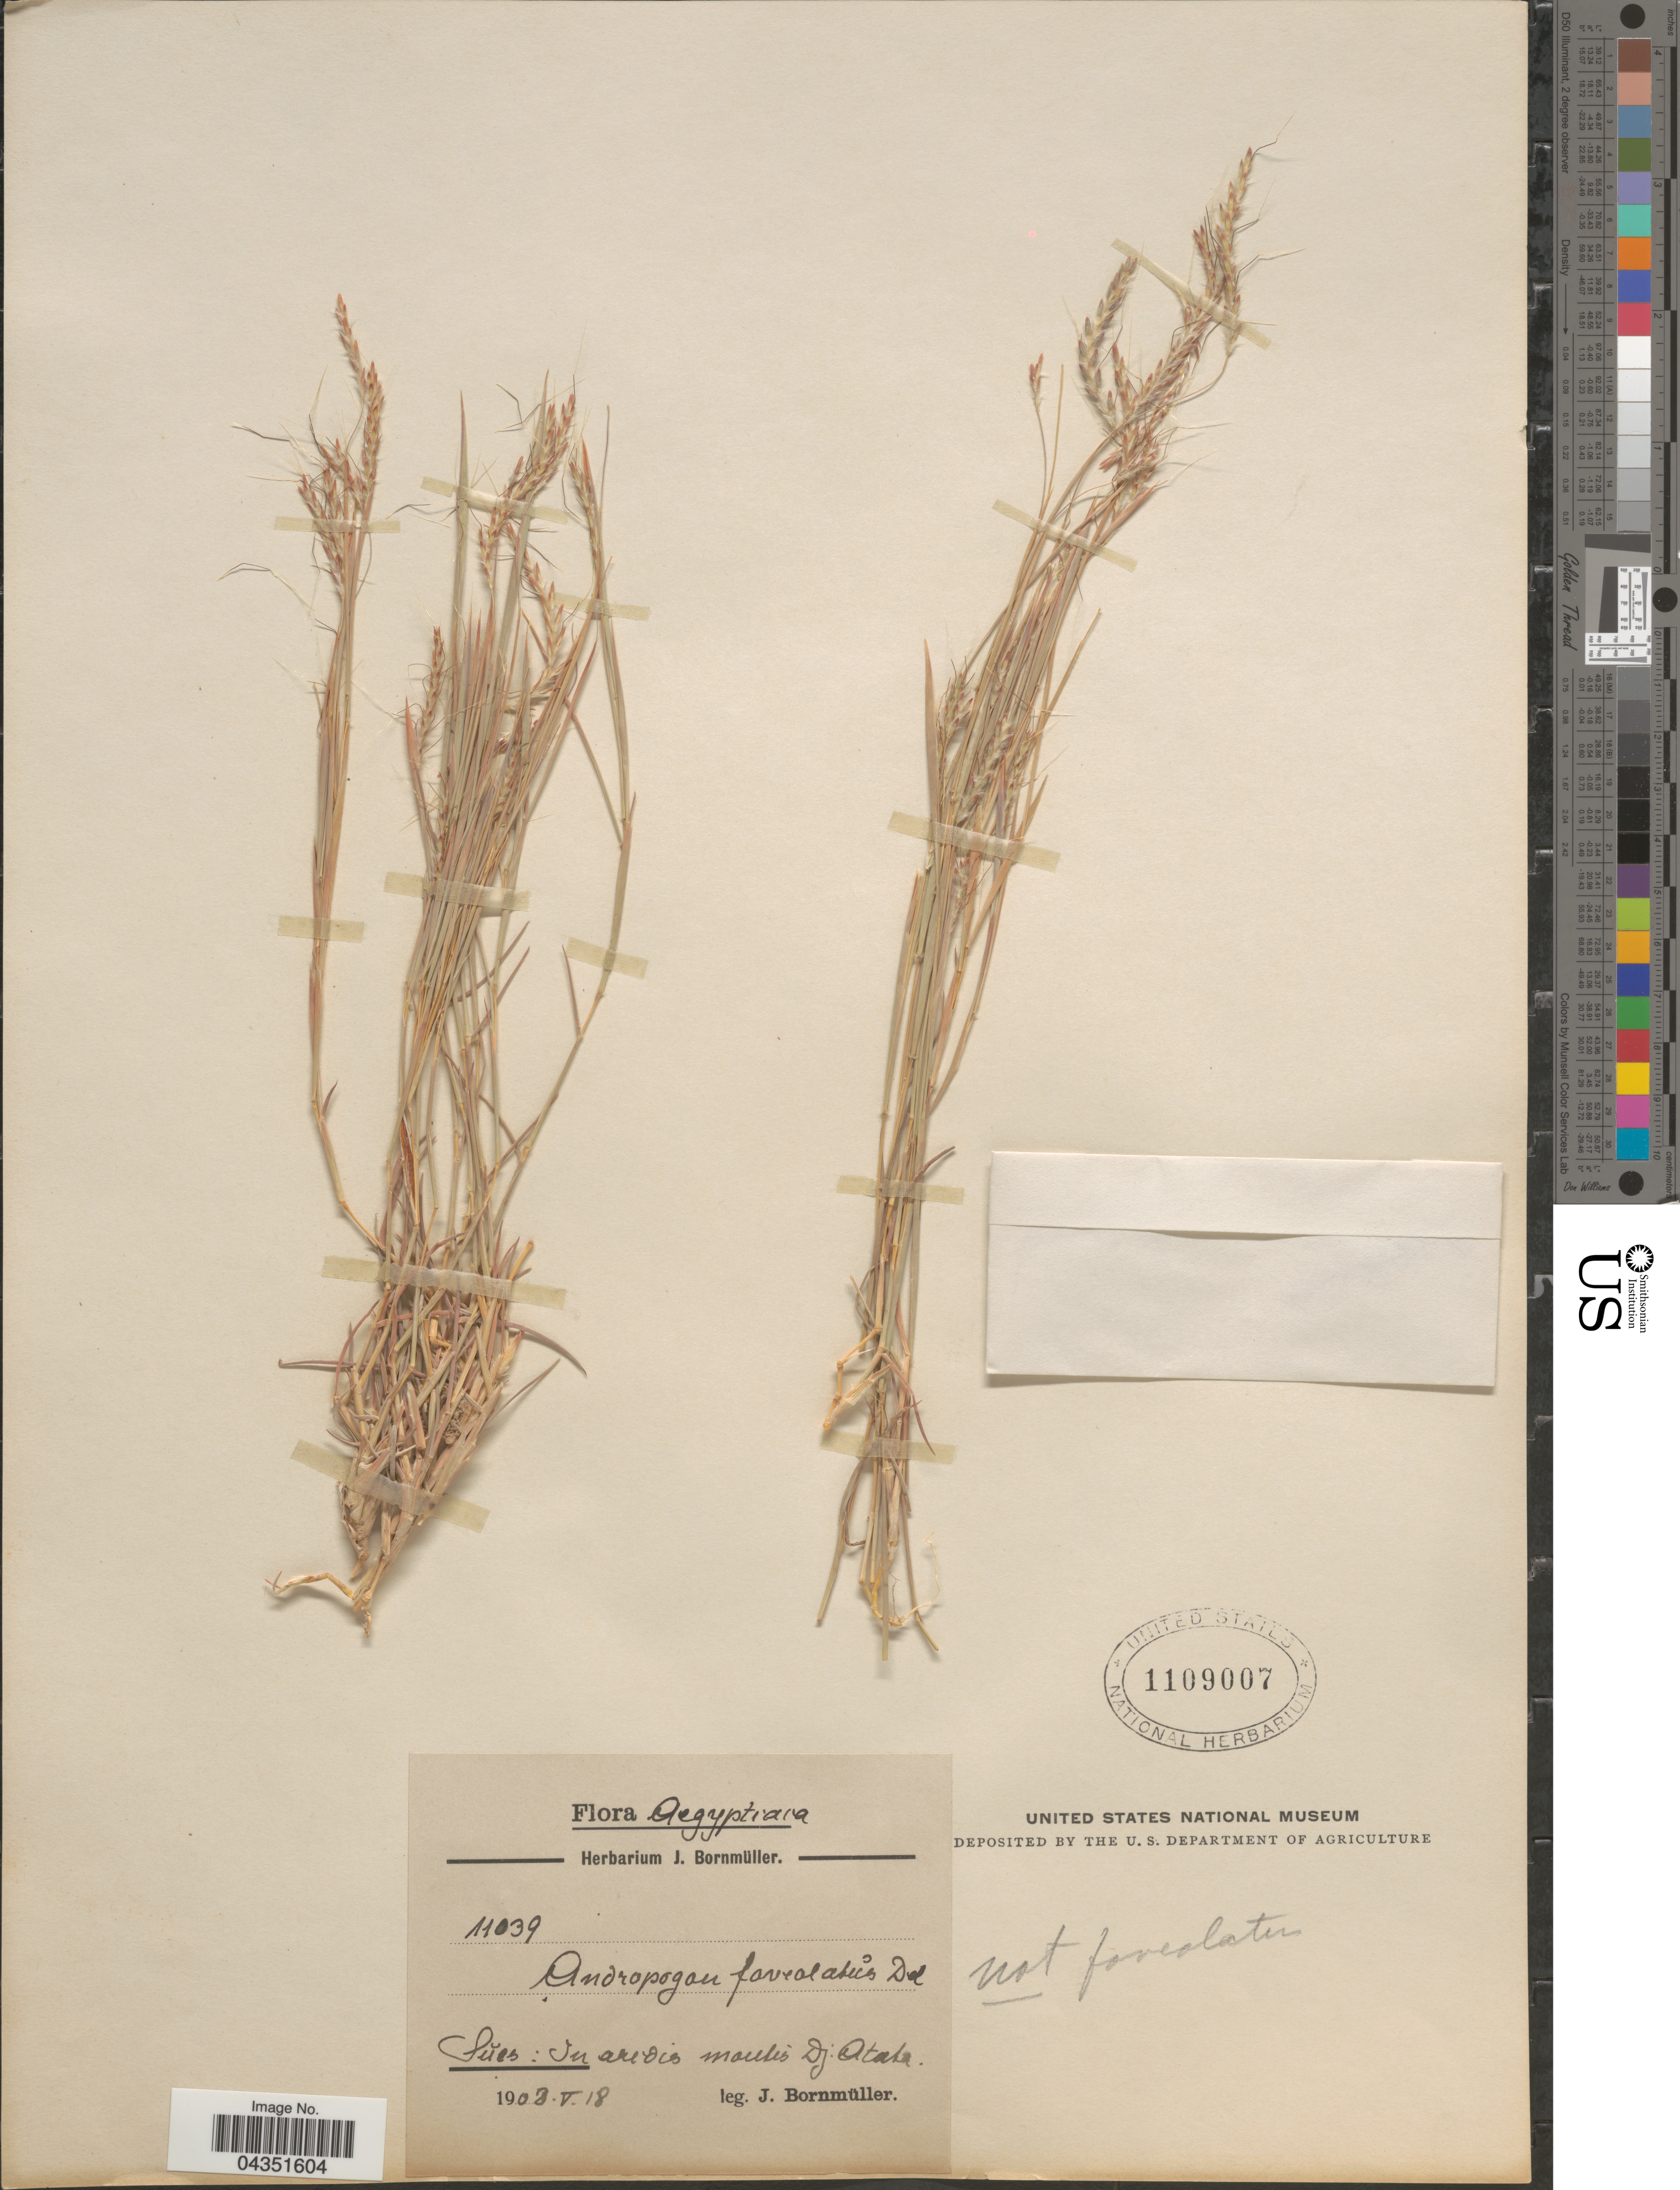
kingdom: Plantae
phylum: Tracheophyta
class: Liliopsida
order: Poales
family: Poaceae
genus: Eremopogon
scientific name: Eremopogon foveolatus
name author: (Delile) Stapf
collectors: J. Bornmüller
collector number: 11039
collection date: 1908-05-18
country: Egypt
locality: Aegyptiaca. Sŭes: In aridis montis Dj. Ataka.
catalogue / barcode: US 1109007